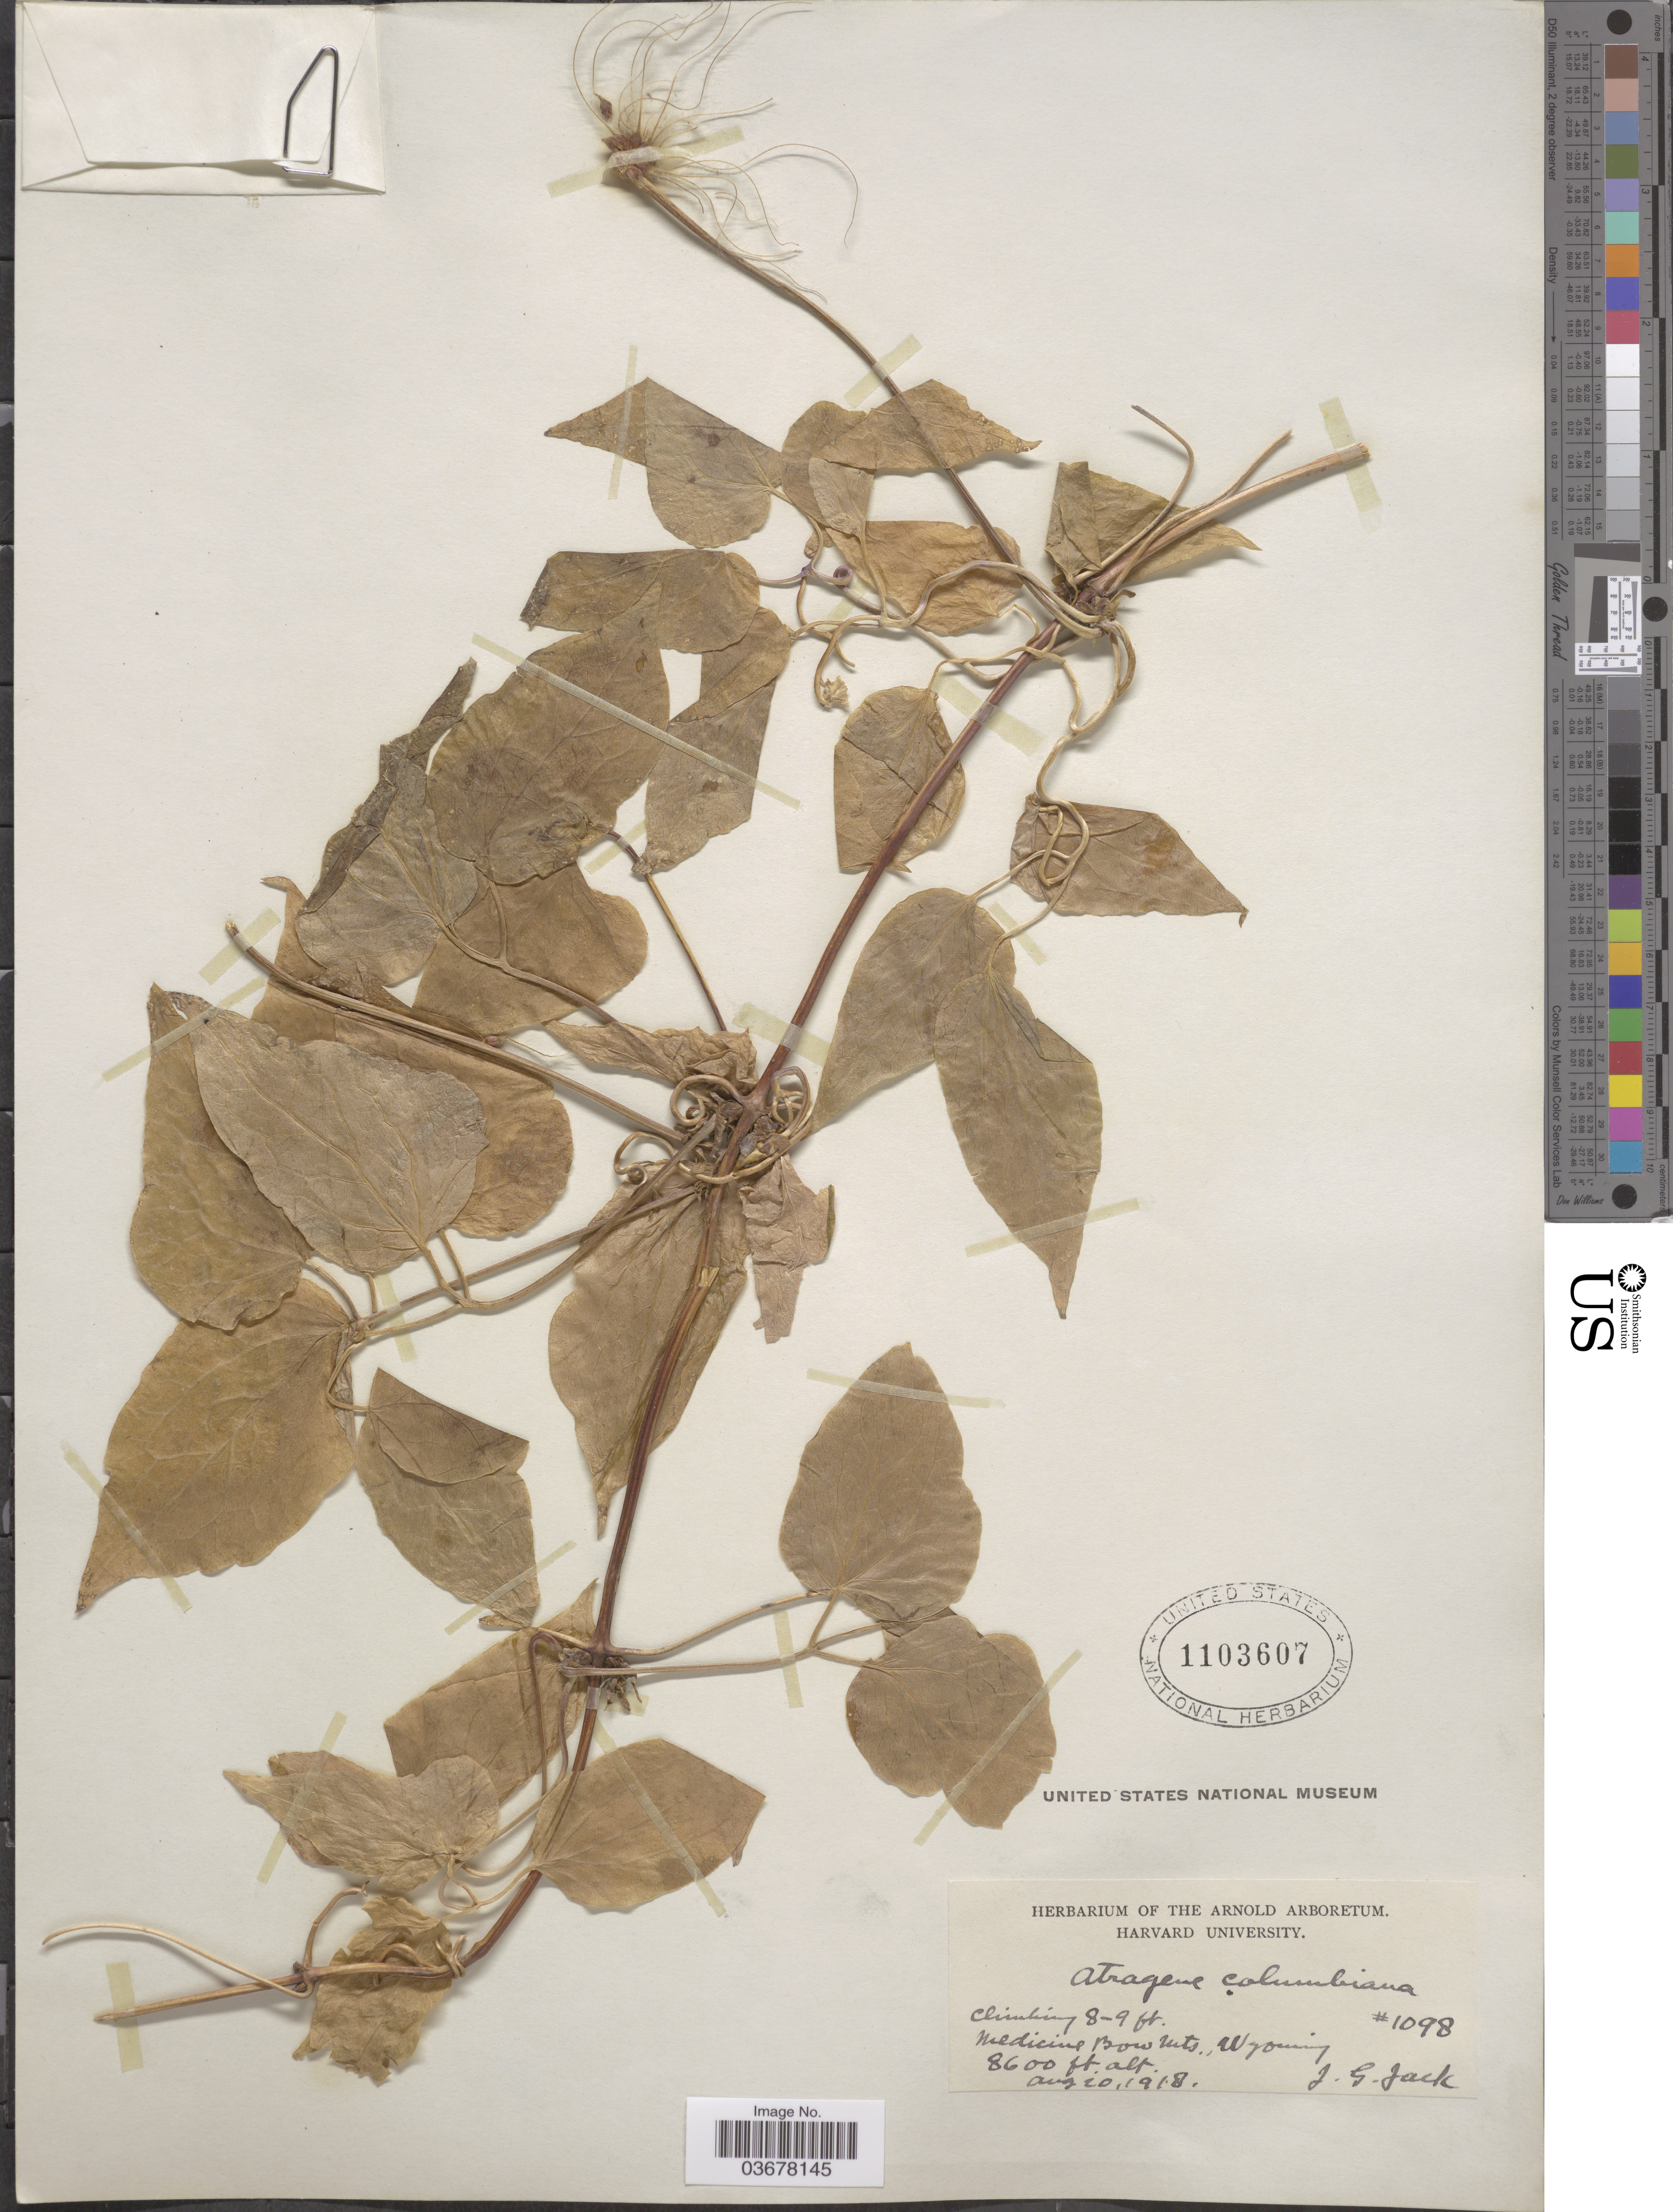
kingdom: Plantae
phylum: Tracheophyta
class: Magnoliopsida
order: Ranunculales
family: Ranunculaceae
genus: Clematis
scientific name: Clematis occidentalis var. grosseserrata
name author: (Rydb.) J.S. Pringle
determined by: Strong, M. T., (US), Smithsonian Institution - National Museum of Natural History (UNITED STATES)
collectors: J. G. Jack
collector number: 1098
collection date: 1918-08-10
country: United States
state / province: Wyoming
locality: Medicine Bow Mts.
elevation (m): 2621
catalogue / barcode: US 1103607